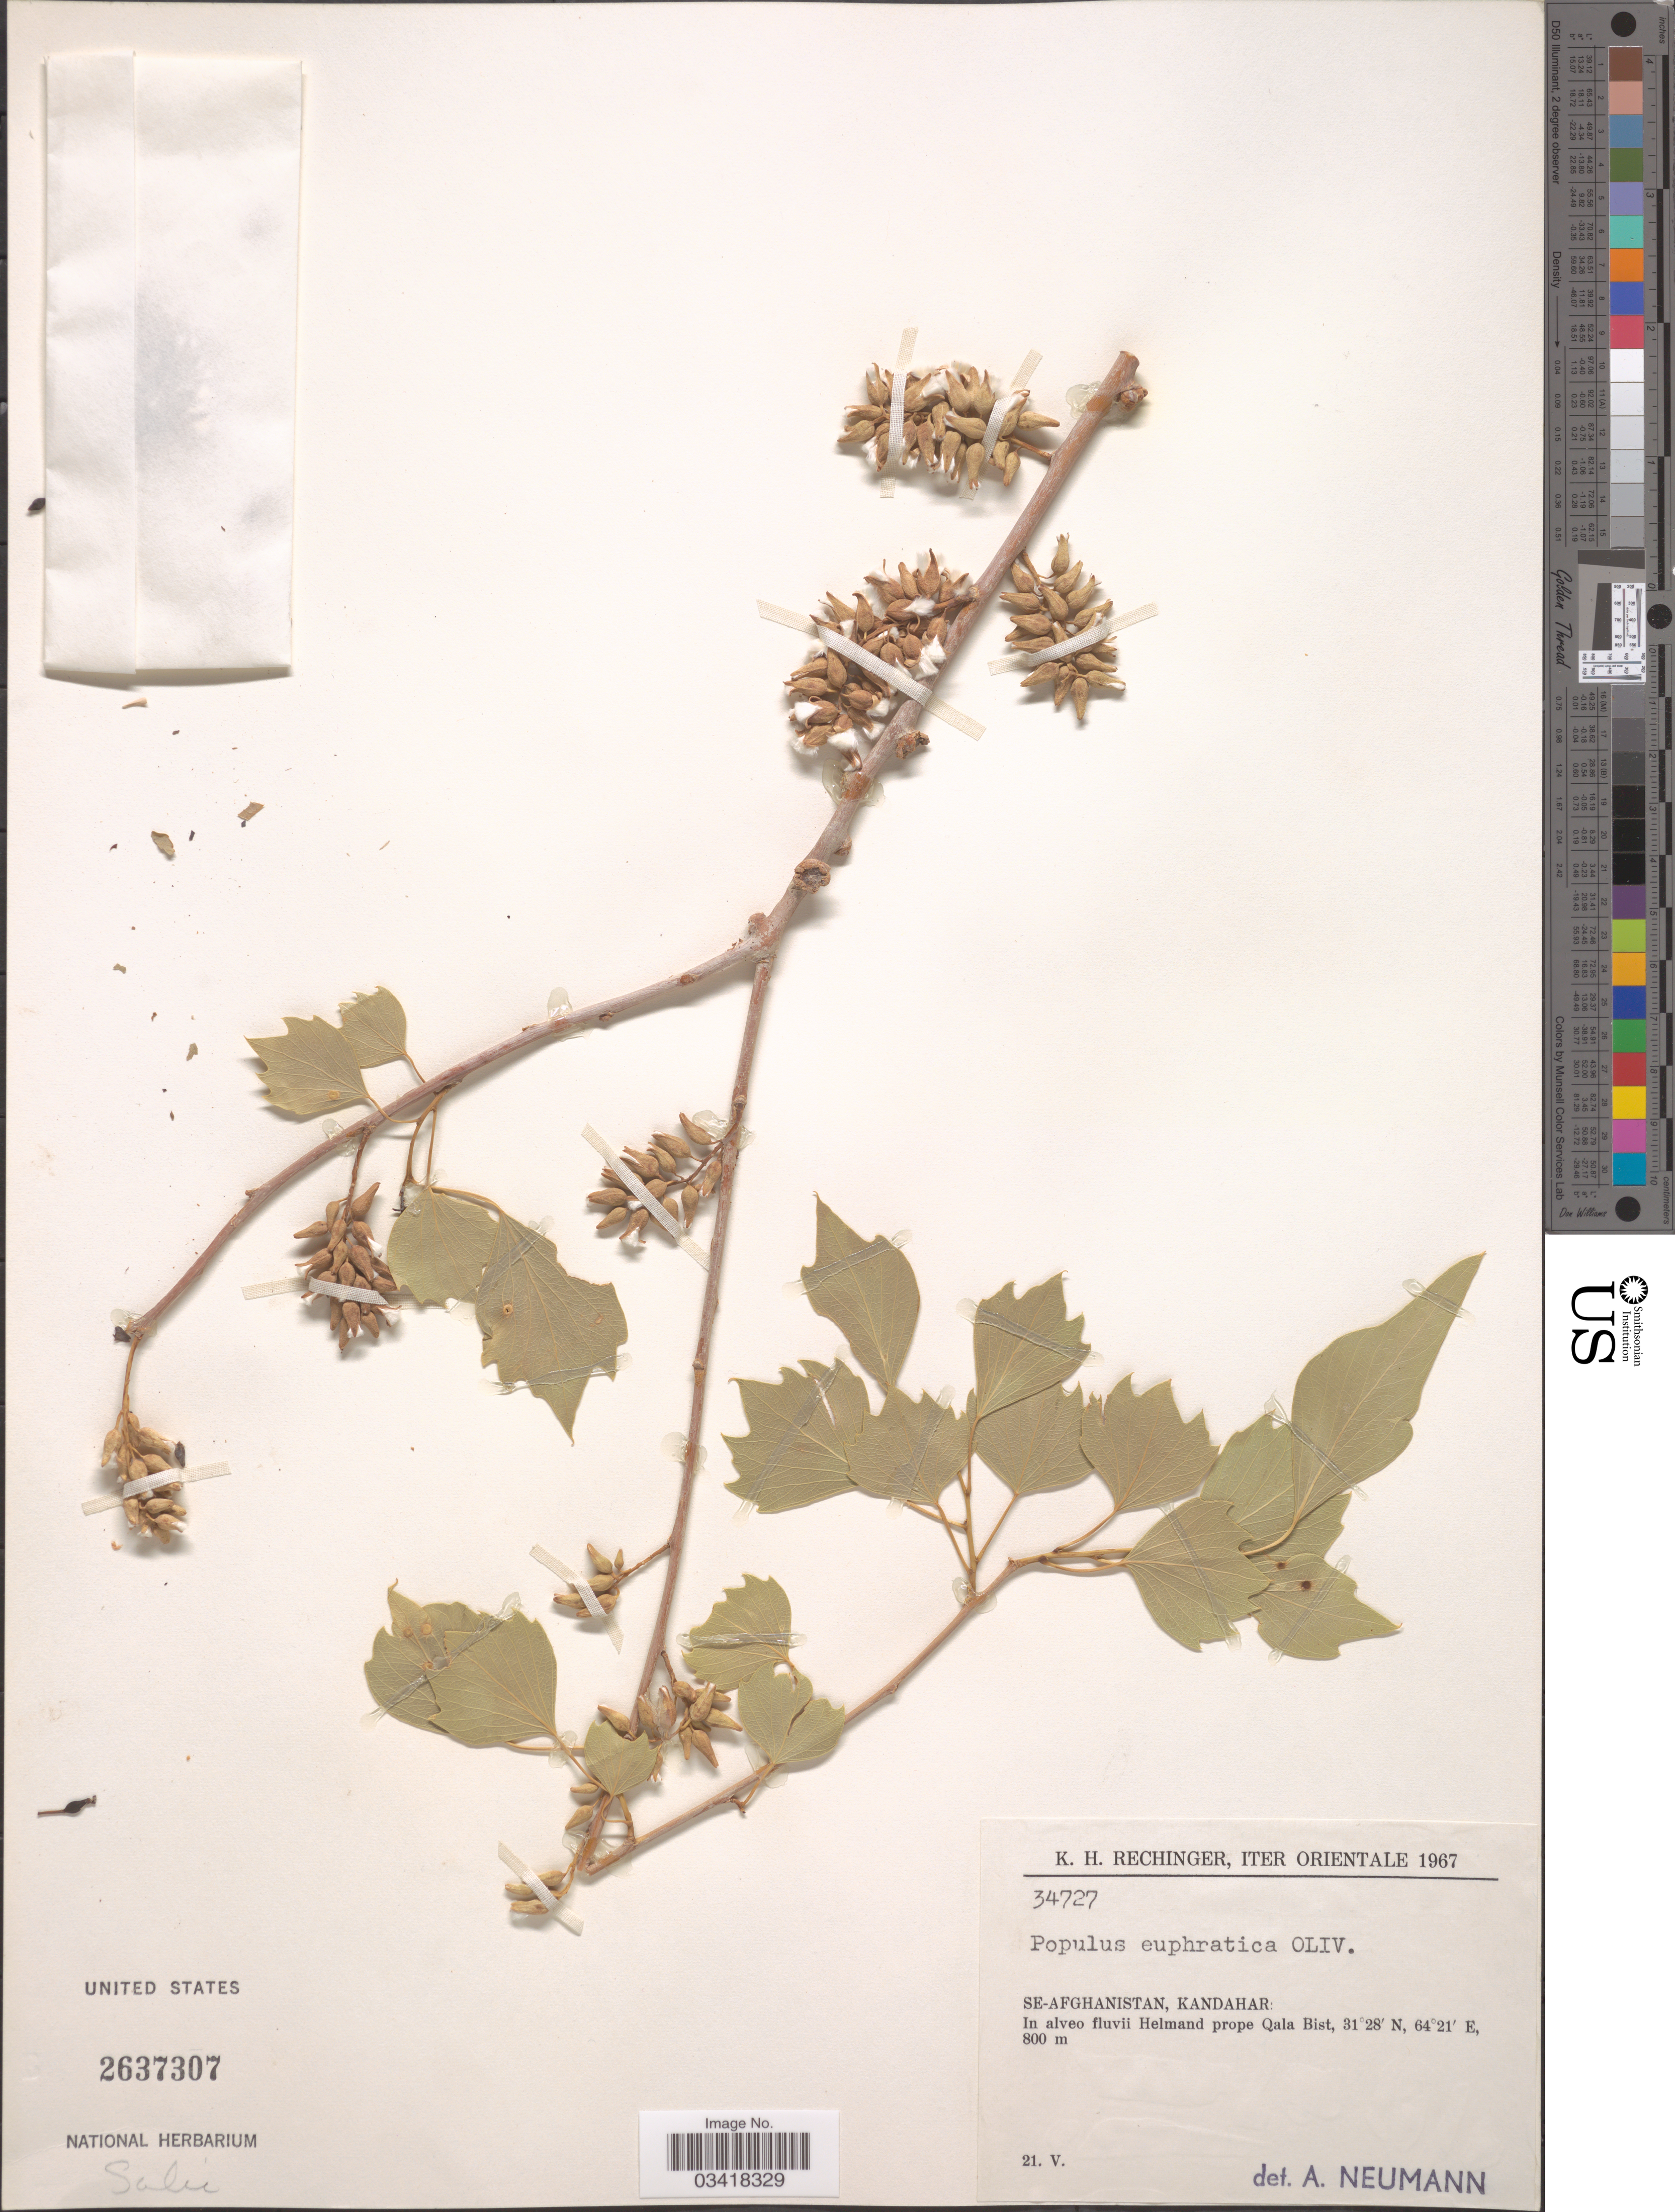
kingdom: Plantae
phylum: Tracheophyta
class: Magnoliopsida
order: Malpighiales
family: Salicaceae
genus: Populus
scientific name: Populus euphratica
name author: Oliv.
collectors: K. H. Rechinger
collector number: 34727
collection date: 1967-05-21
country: Afghanistan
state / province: Kandahar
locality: Orientale. SE-Afghanistan: In alveo fluvii Helmand prope Qala Bist.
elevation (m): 800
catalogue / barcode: US 2637307